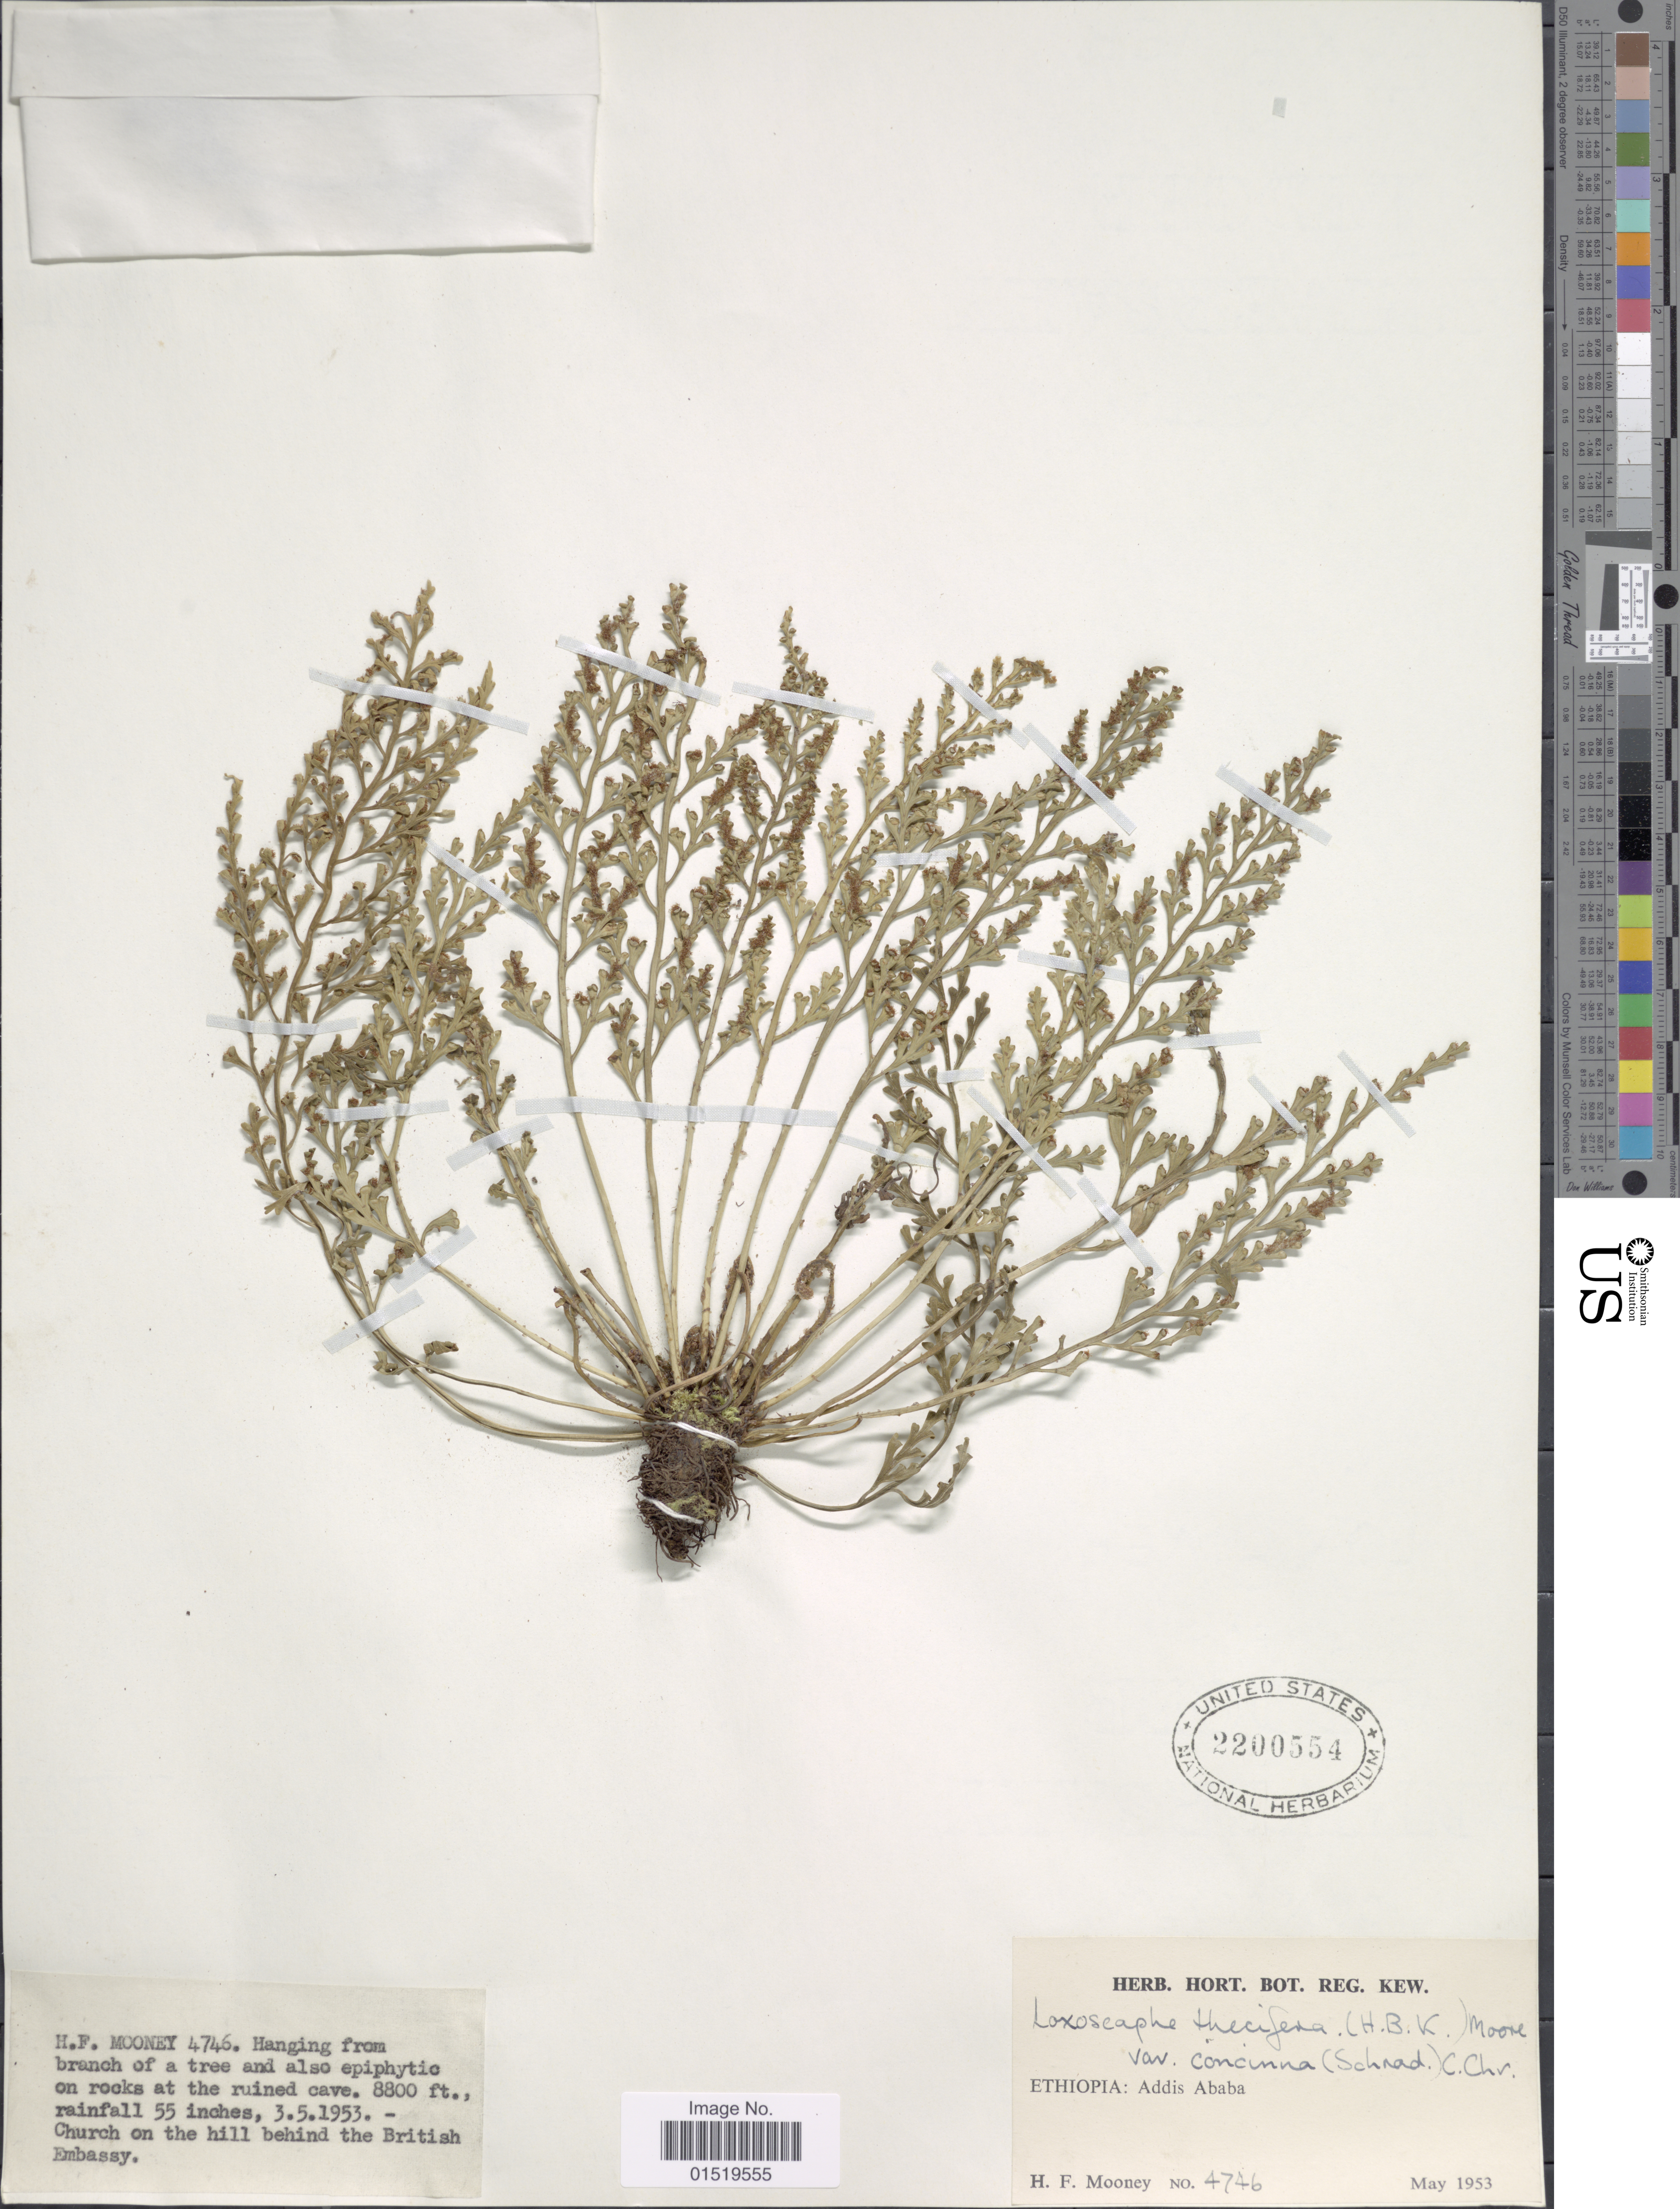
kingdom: Plantae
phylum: Tracheophyta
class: Polypodiopsida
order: Polypodiales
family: Aspleniaceae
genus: Asplenium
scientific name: Asplenium theciferum var. concinnum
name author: (Schrad.) Schelpe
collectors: H. Mooney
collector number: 4746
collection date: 1953-05-03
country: Ethiopia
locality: Addis Ababa, Hanging from branch of a tree and also epiphytic on rocks at the ruined cave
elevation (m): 2682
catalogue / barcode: US 2200554